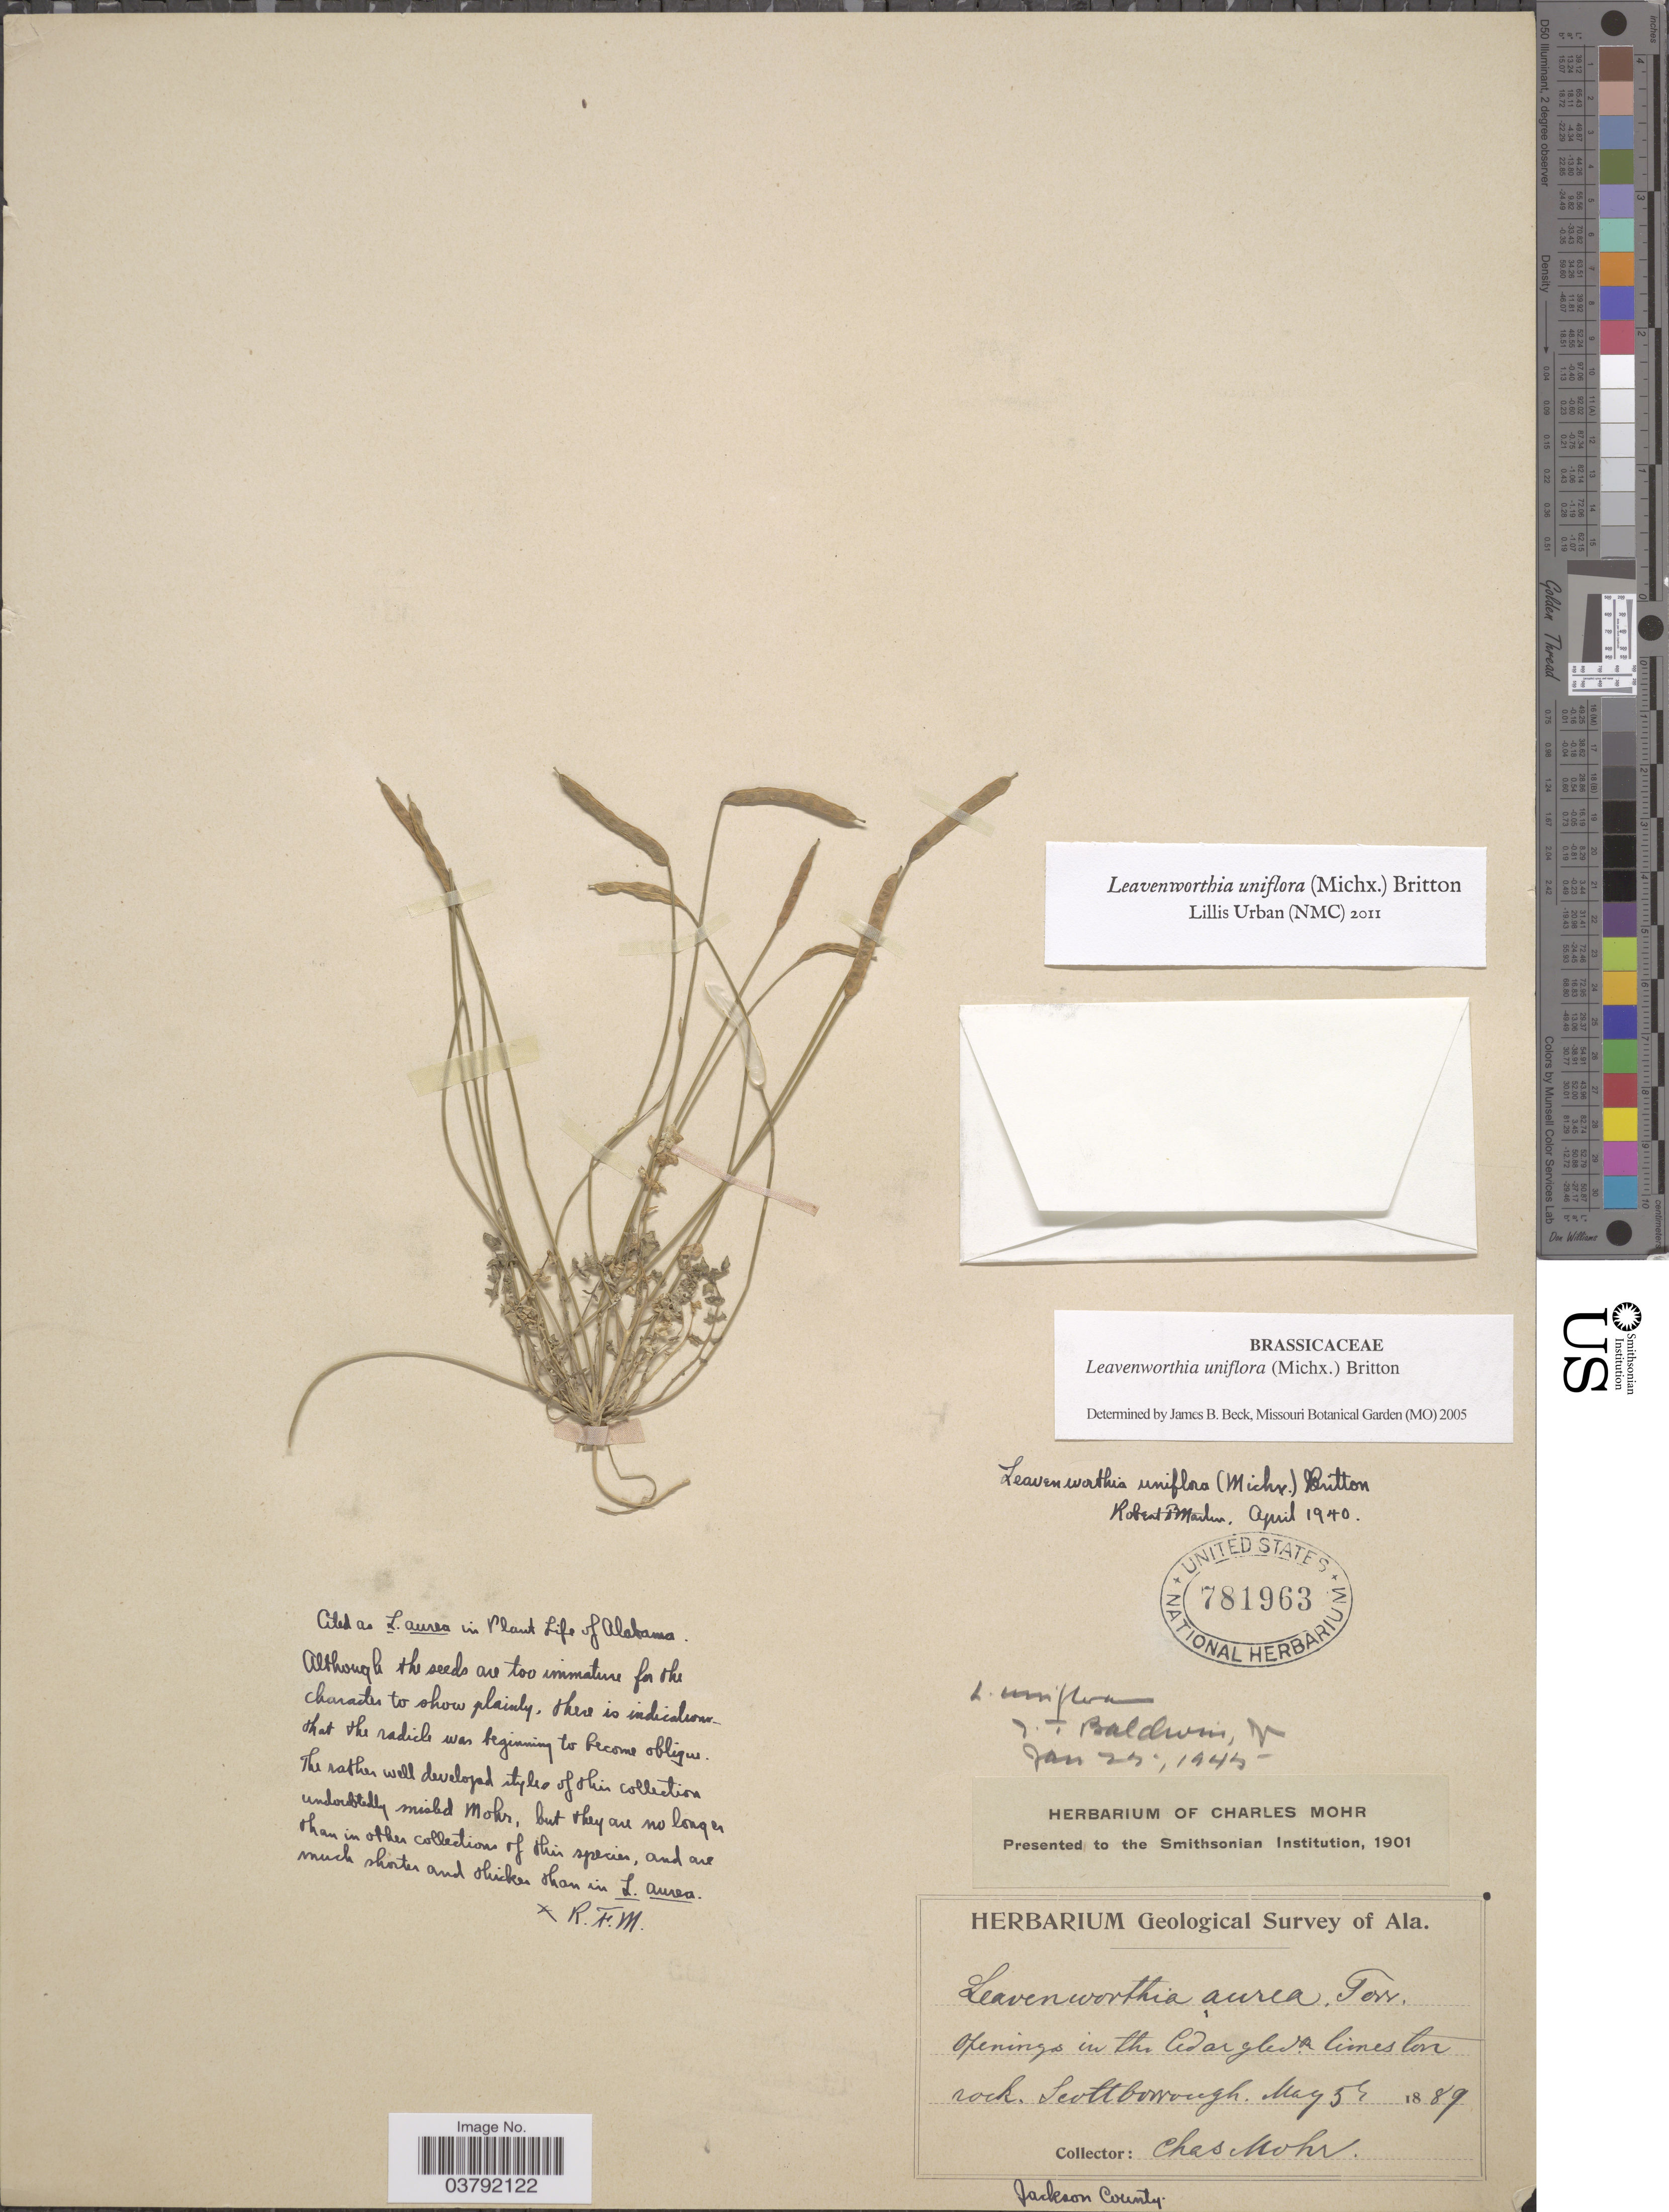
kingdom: Plantae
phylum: Tracheophyta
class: Magnoliopsida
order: Brassicales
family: Brassicaceae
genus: Leavenworthia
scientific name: Leavenworthia uniflora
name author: (Michx.) Britton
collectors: Mohr, C. T. (herbarium)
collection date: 1889-05-05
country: United States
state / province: Alabama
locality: Scottborough. Jackson County.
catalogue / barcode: US 781963